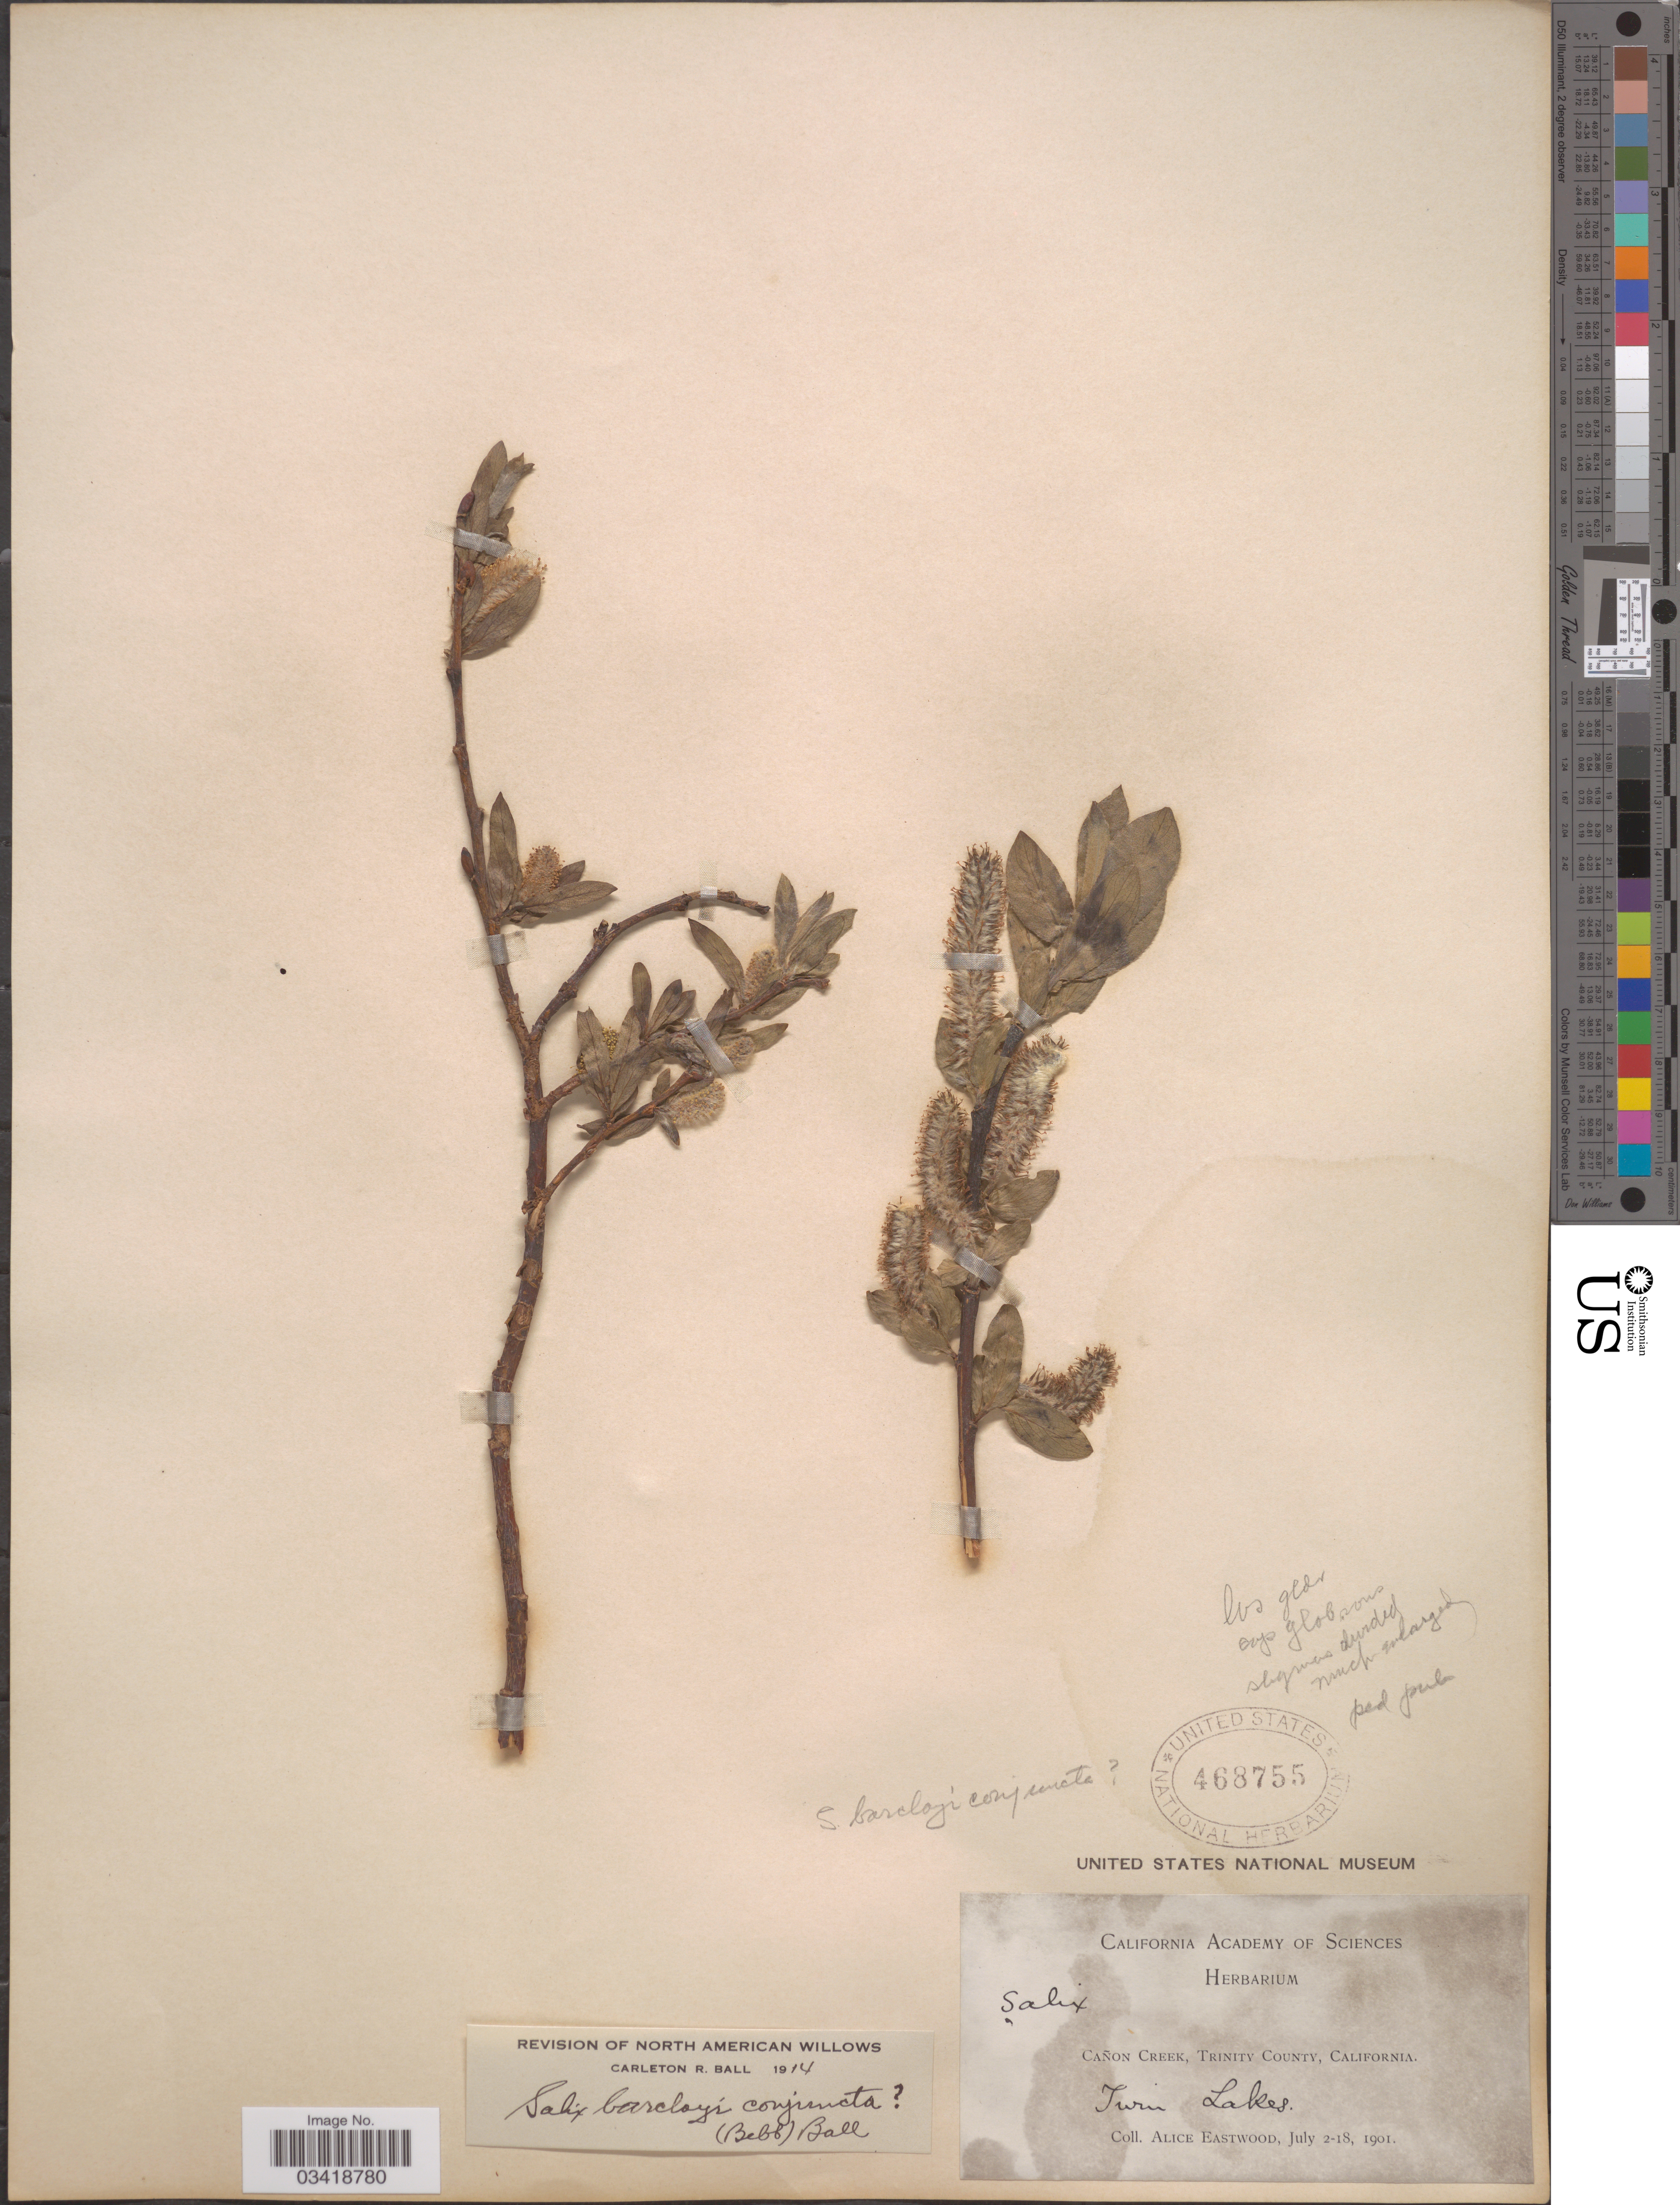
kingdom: Plantae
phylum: Tracheophyta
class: Magnoliopsida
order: Malpighiales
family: Salicaceae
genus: Salix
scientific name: Salix barclayi var. conjuncta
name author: (Bebb) C.R. Ball & C.K. Schneid.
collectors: A. Eastwood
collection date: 1901-07-02/1901-07-18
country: United States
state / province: California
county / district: Trinity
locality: Cañon Creek, Trinity County. Twin Lakes.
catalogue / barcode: US 468755